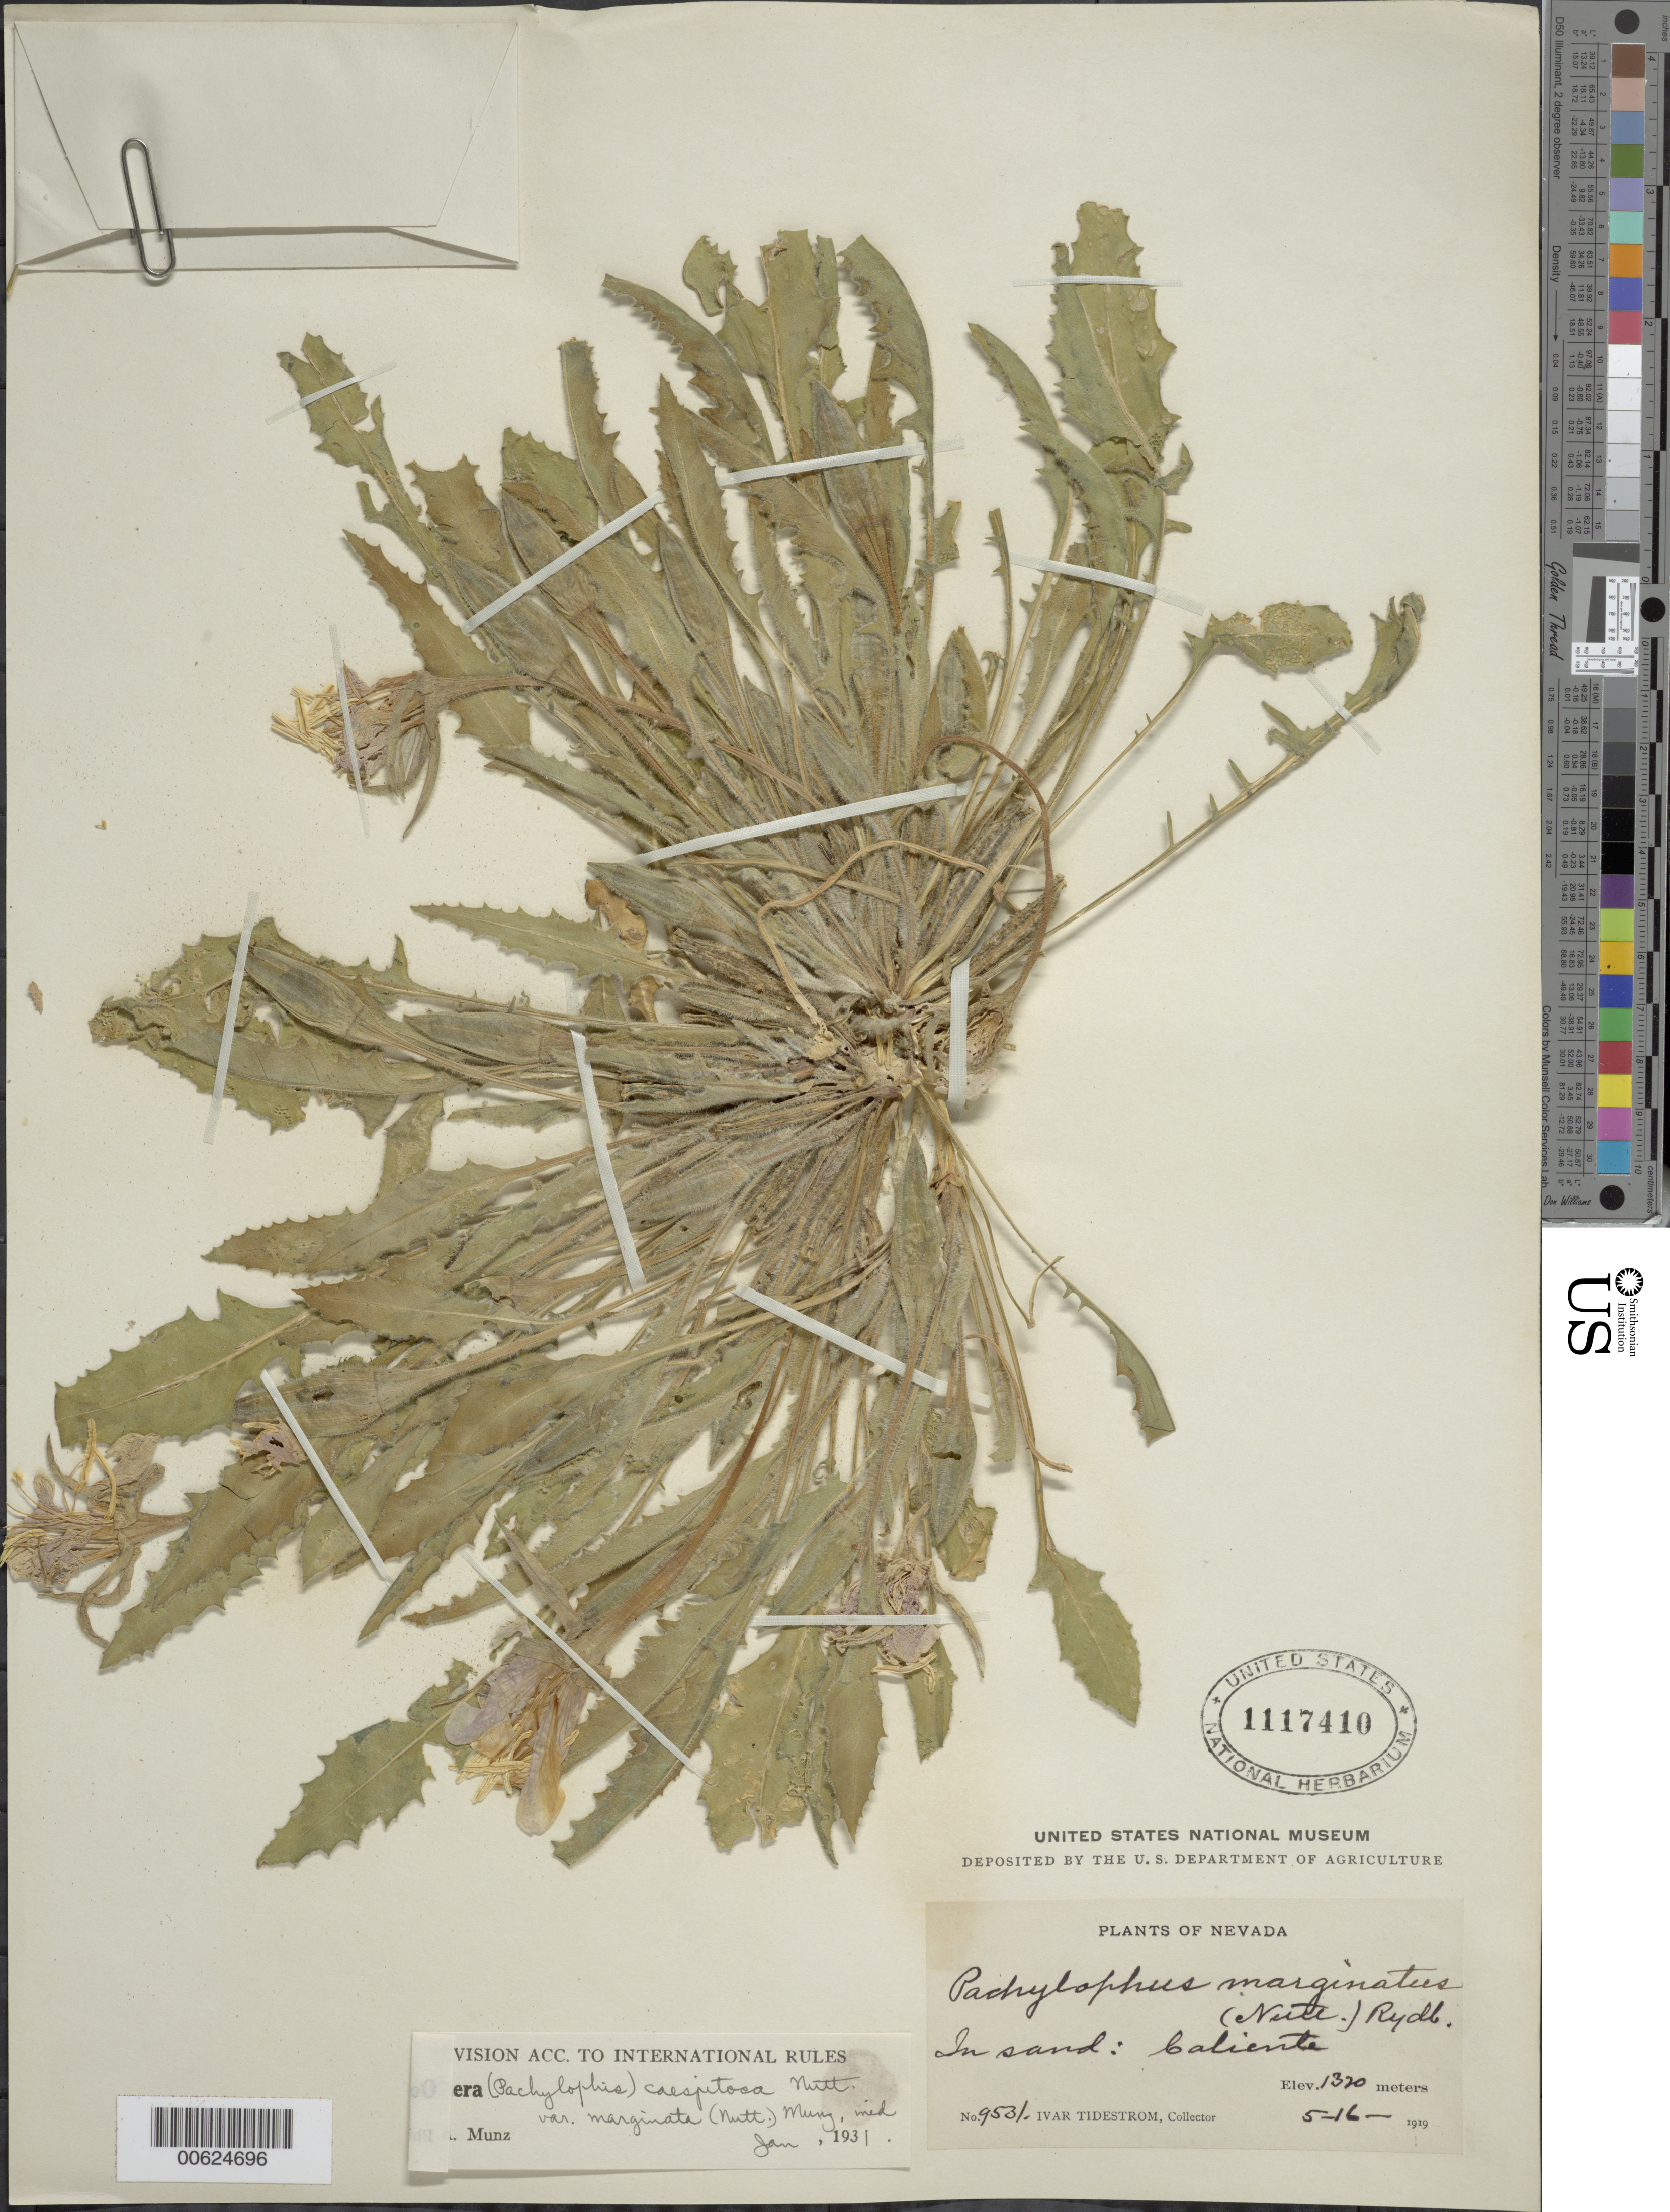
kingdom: Plantae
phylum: Tracheophyta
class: Magnoliopsida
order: Myrtales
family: Onagraceae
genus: Oenothera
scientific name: Oenothera cespitosa subsp. marginata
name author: (Nutt. ex Hook. & Arn.) Munz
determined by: Munz, Philip A.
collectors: I. F. Tidestrom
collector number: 9531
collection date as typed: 16 May 1919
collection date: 1919-05-16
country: United States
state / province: Nevada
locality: Caliente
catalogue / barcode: US 1117410